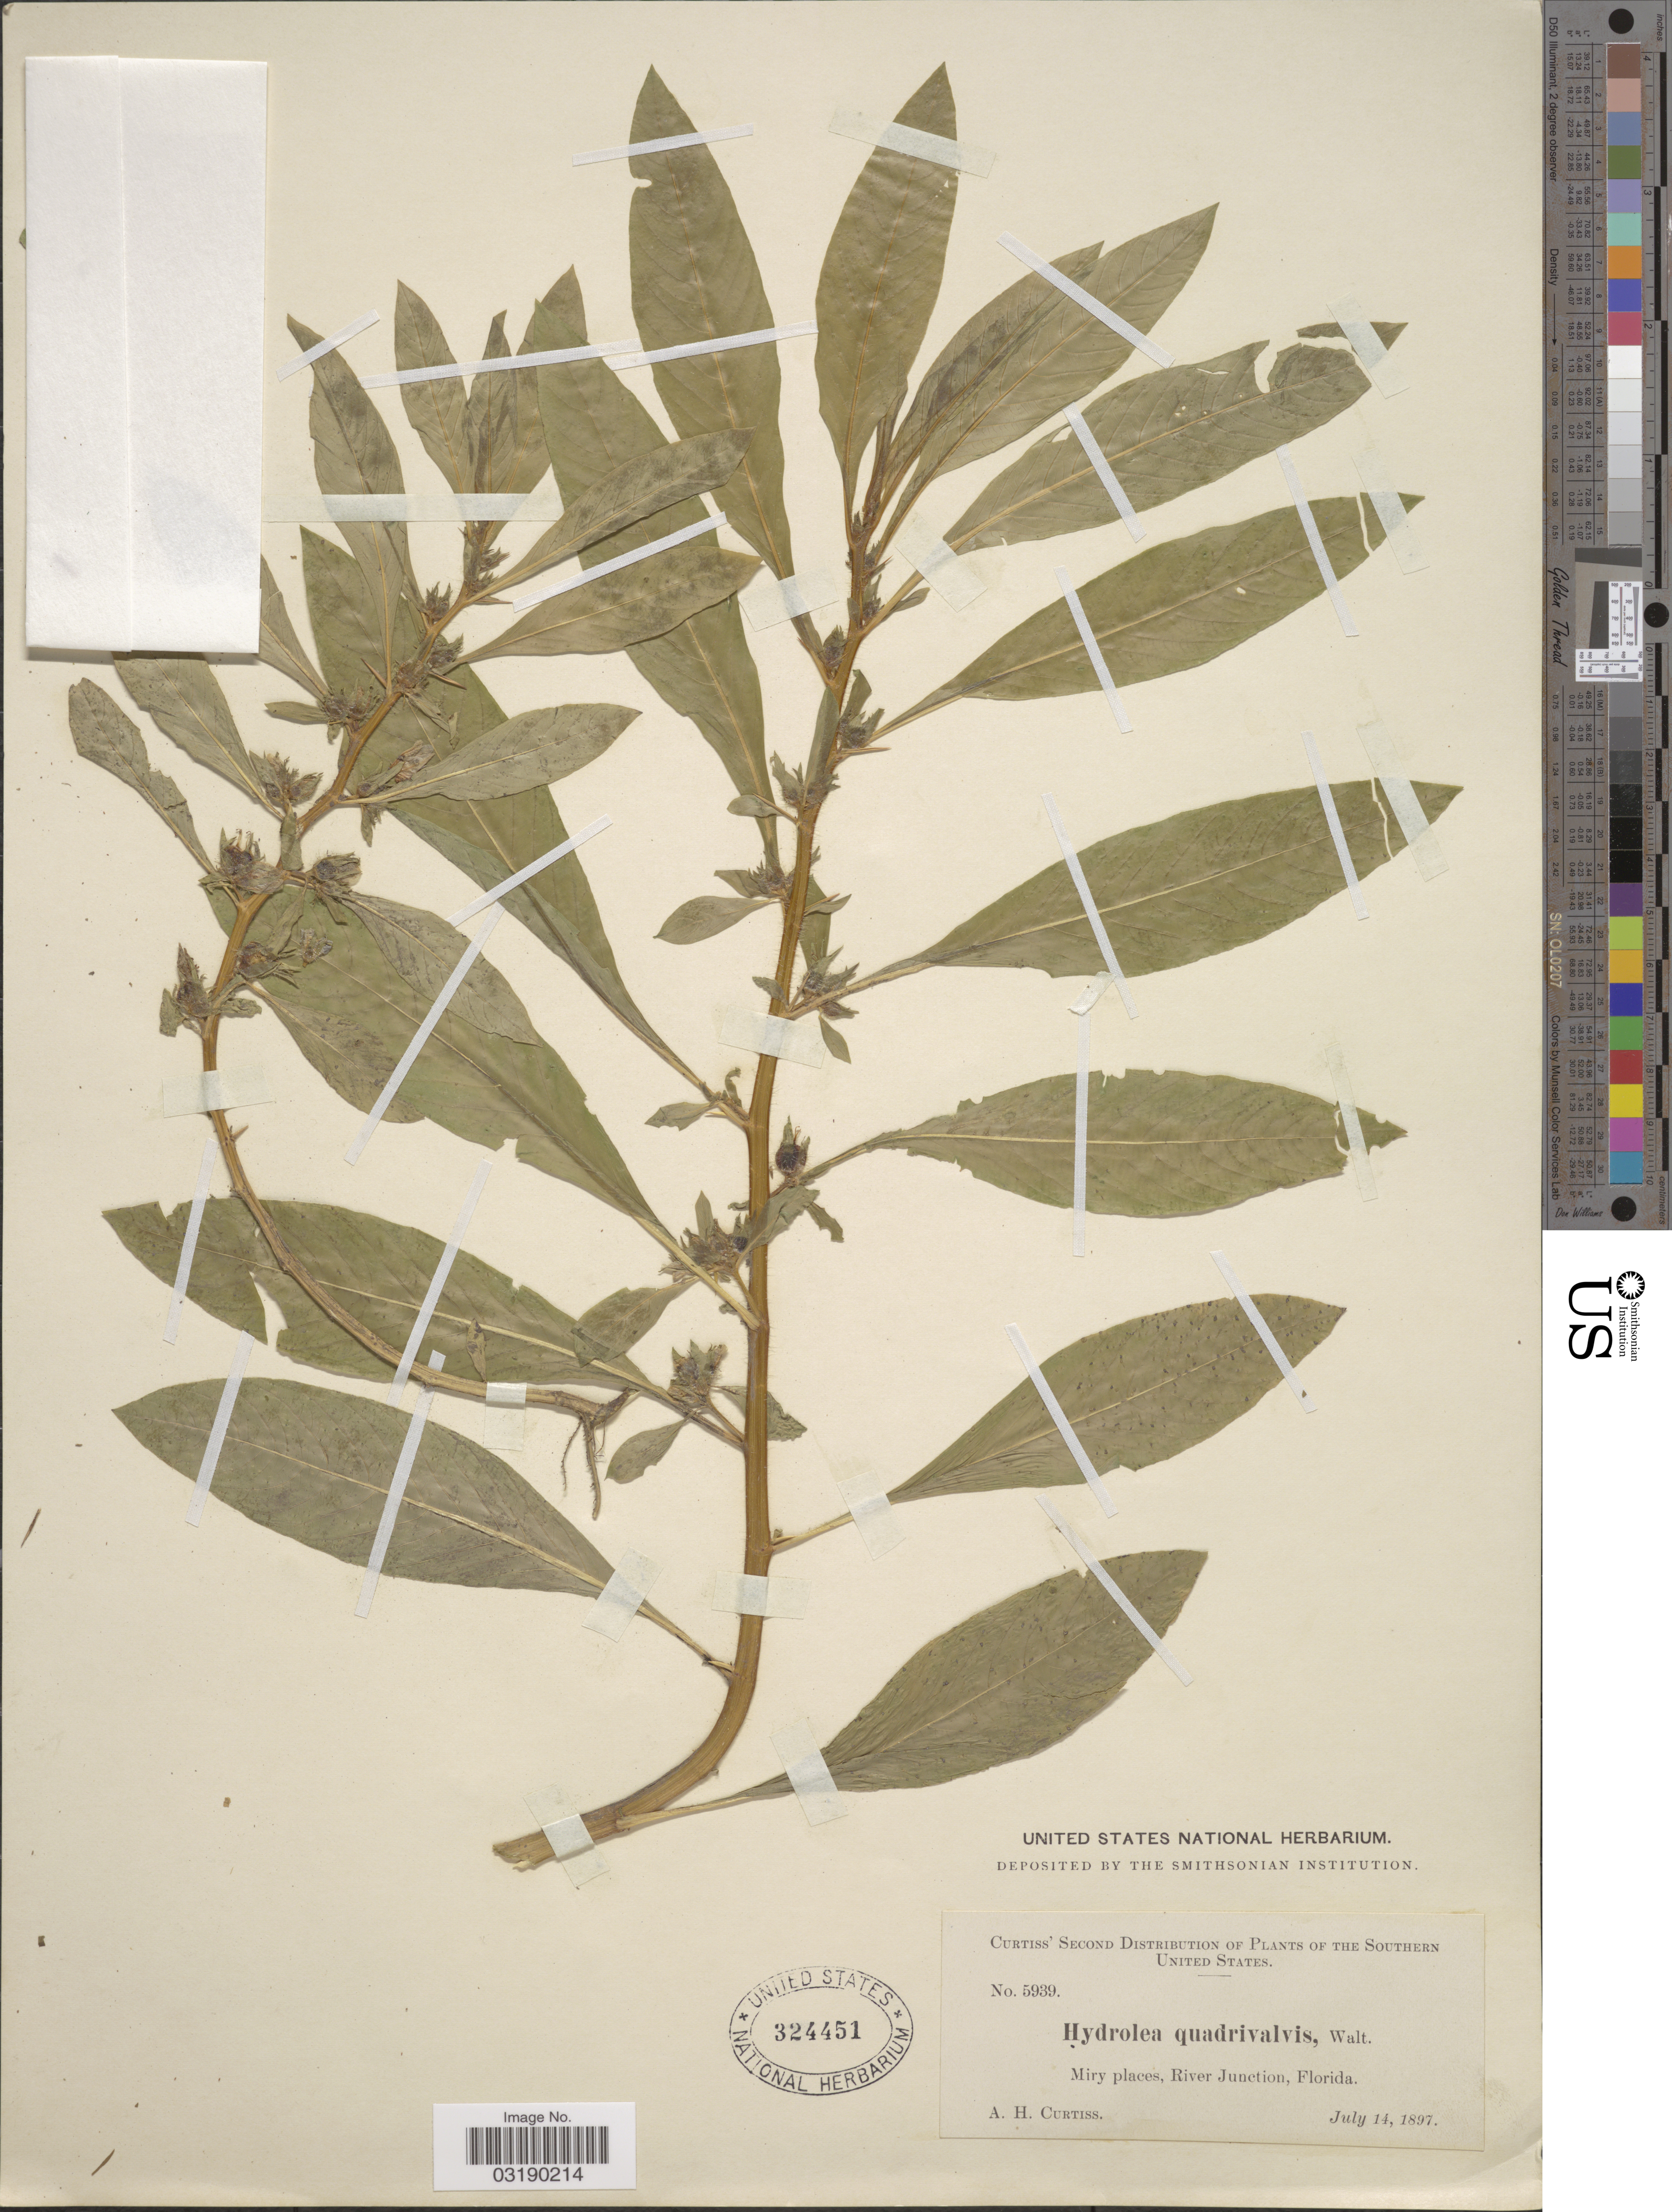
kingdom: Plantae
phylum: Tracheophyta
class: Magnoliopsida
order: Solanales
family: Hydroleaceae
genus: Hydrolea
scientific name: Hydrolea quadrivalvis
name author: Walter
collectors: A. H. Curtiss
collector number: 5939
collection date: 1897-07-14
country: Uruguay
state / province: Florida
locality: The Southern United States. Miry places, River Junction.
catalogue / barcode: US 324451